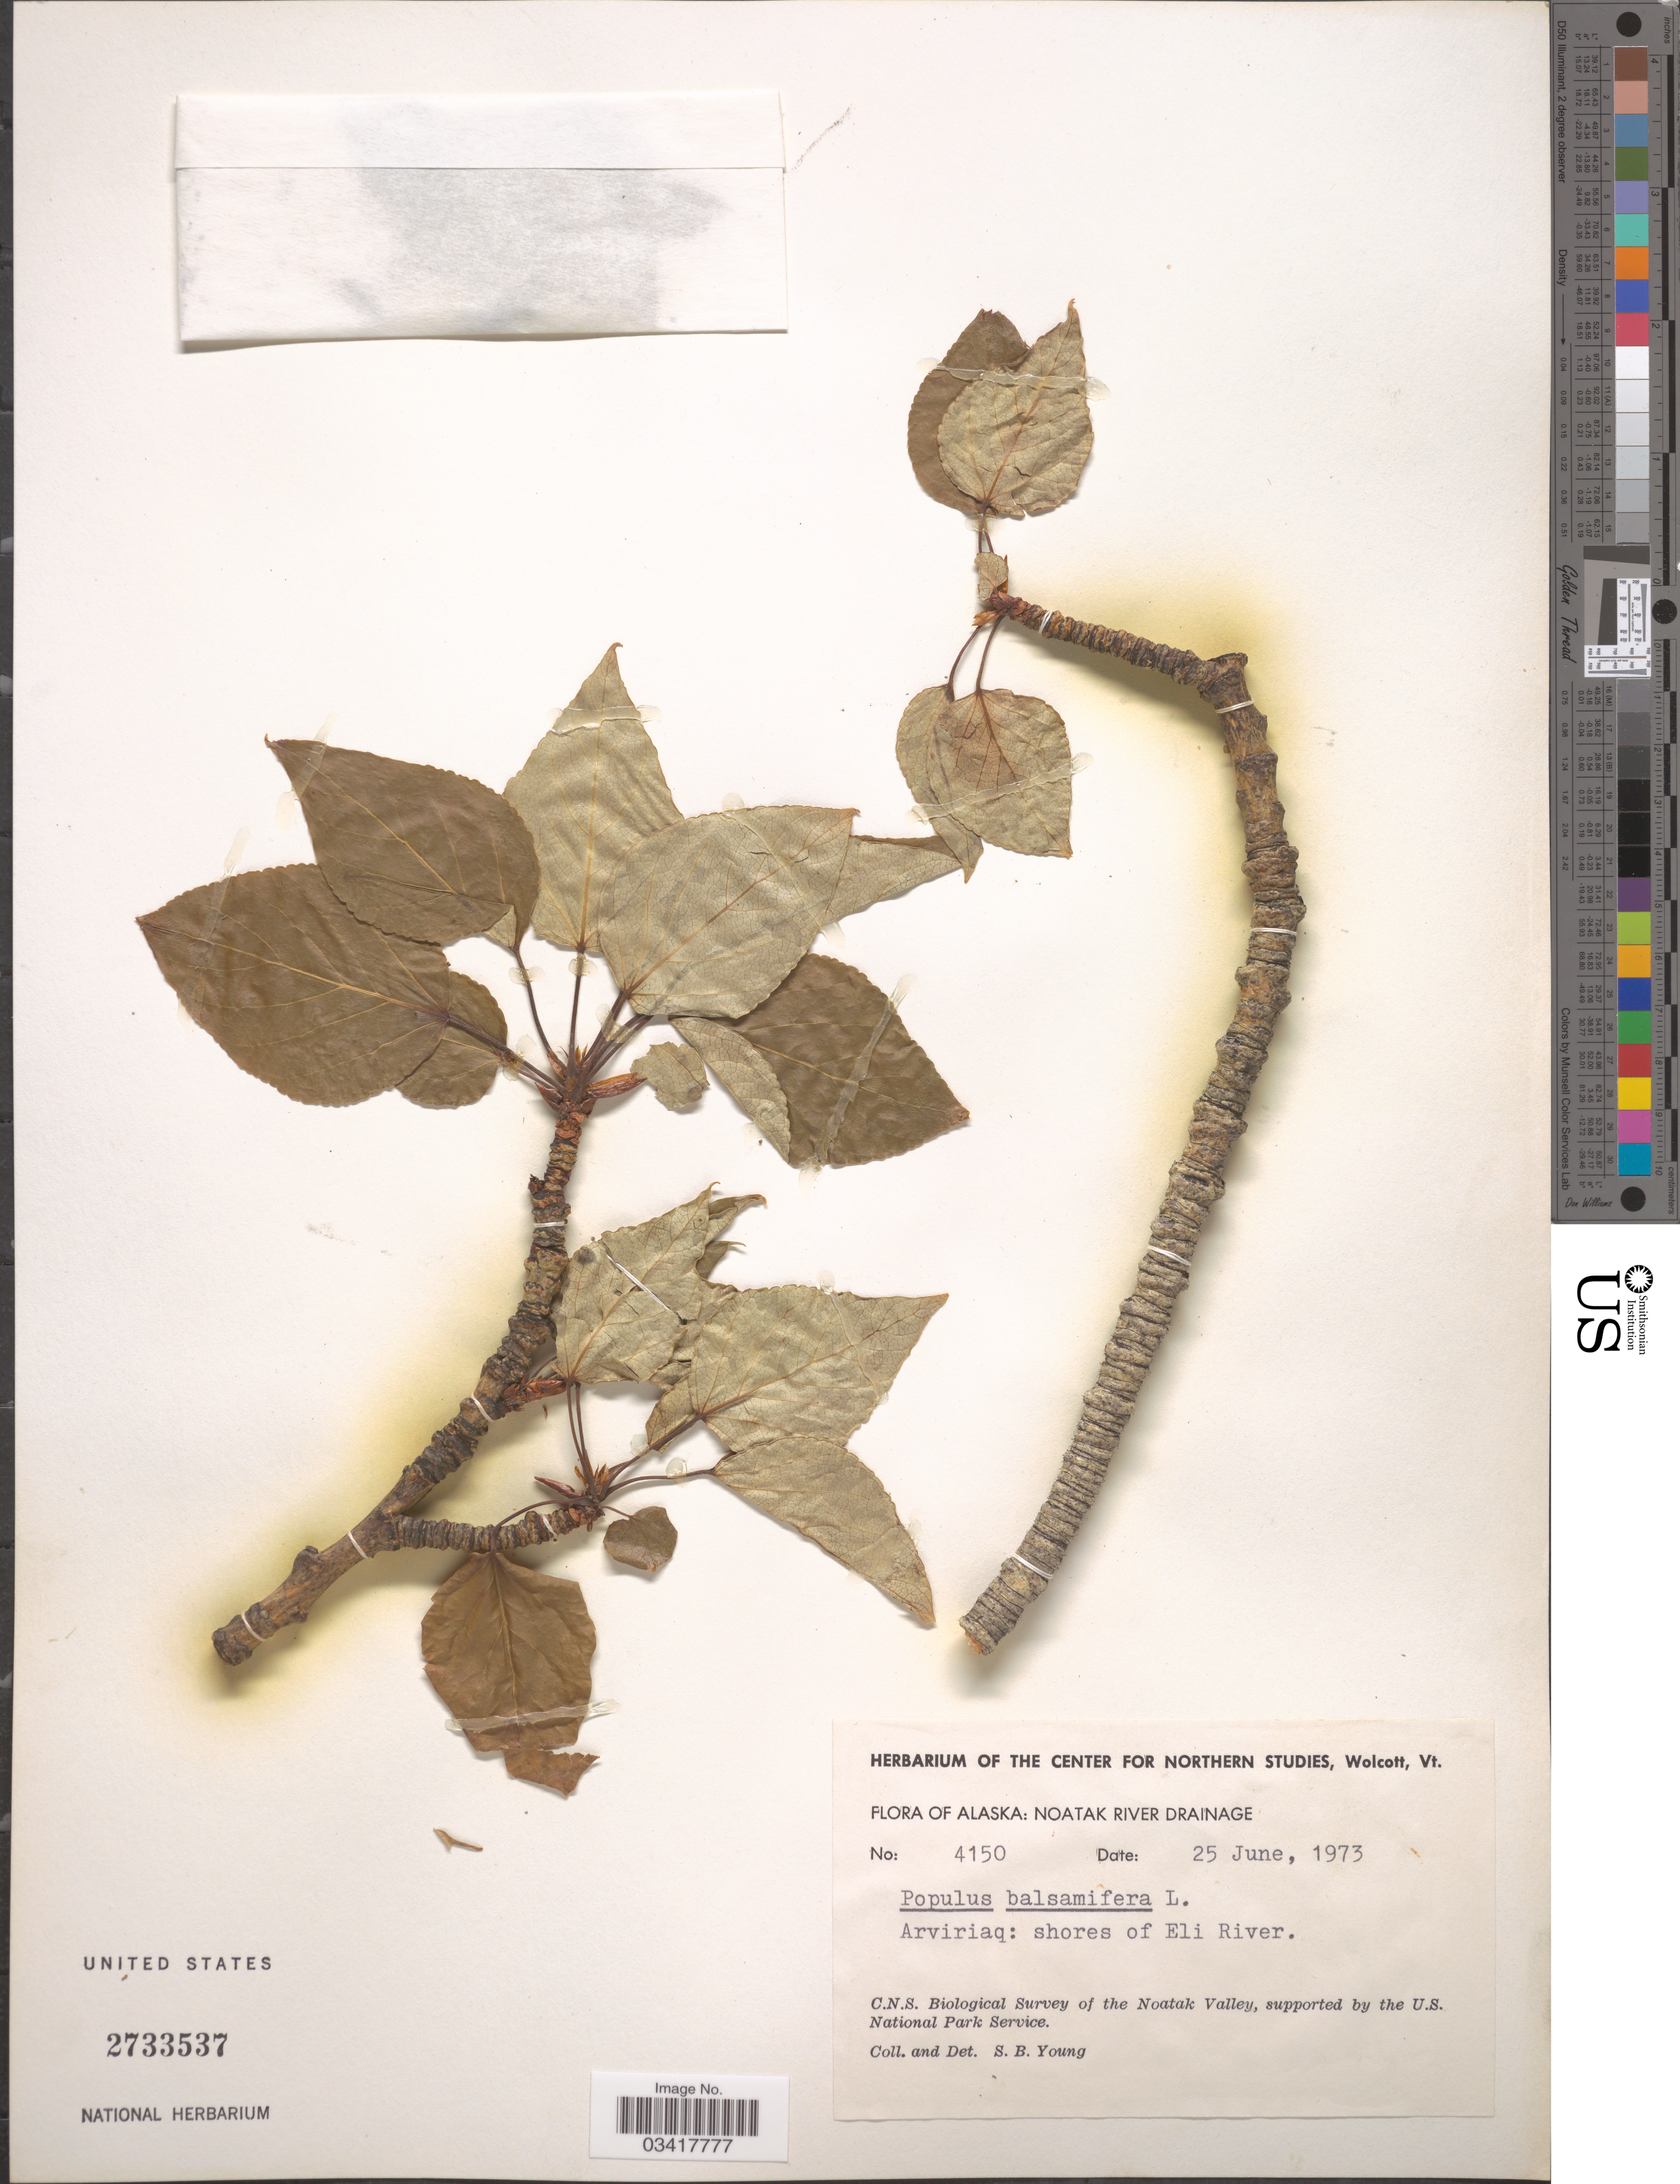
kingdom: Plantae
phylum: Tracheophyta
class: Magnoliopsida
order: Malpighiales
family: Salicaceae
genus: Populus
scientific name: Populus balsamifera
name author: L.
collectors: S. Young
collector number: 4150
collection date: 1973-06-25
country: United States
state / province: Alaska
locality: Noatak River Drainage. Arviriaq: shores of Eli River.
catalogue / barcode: US 2733537